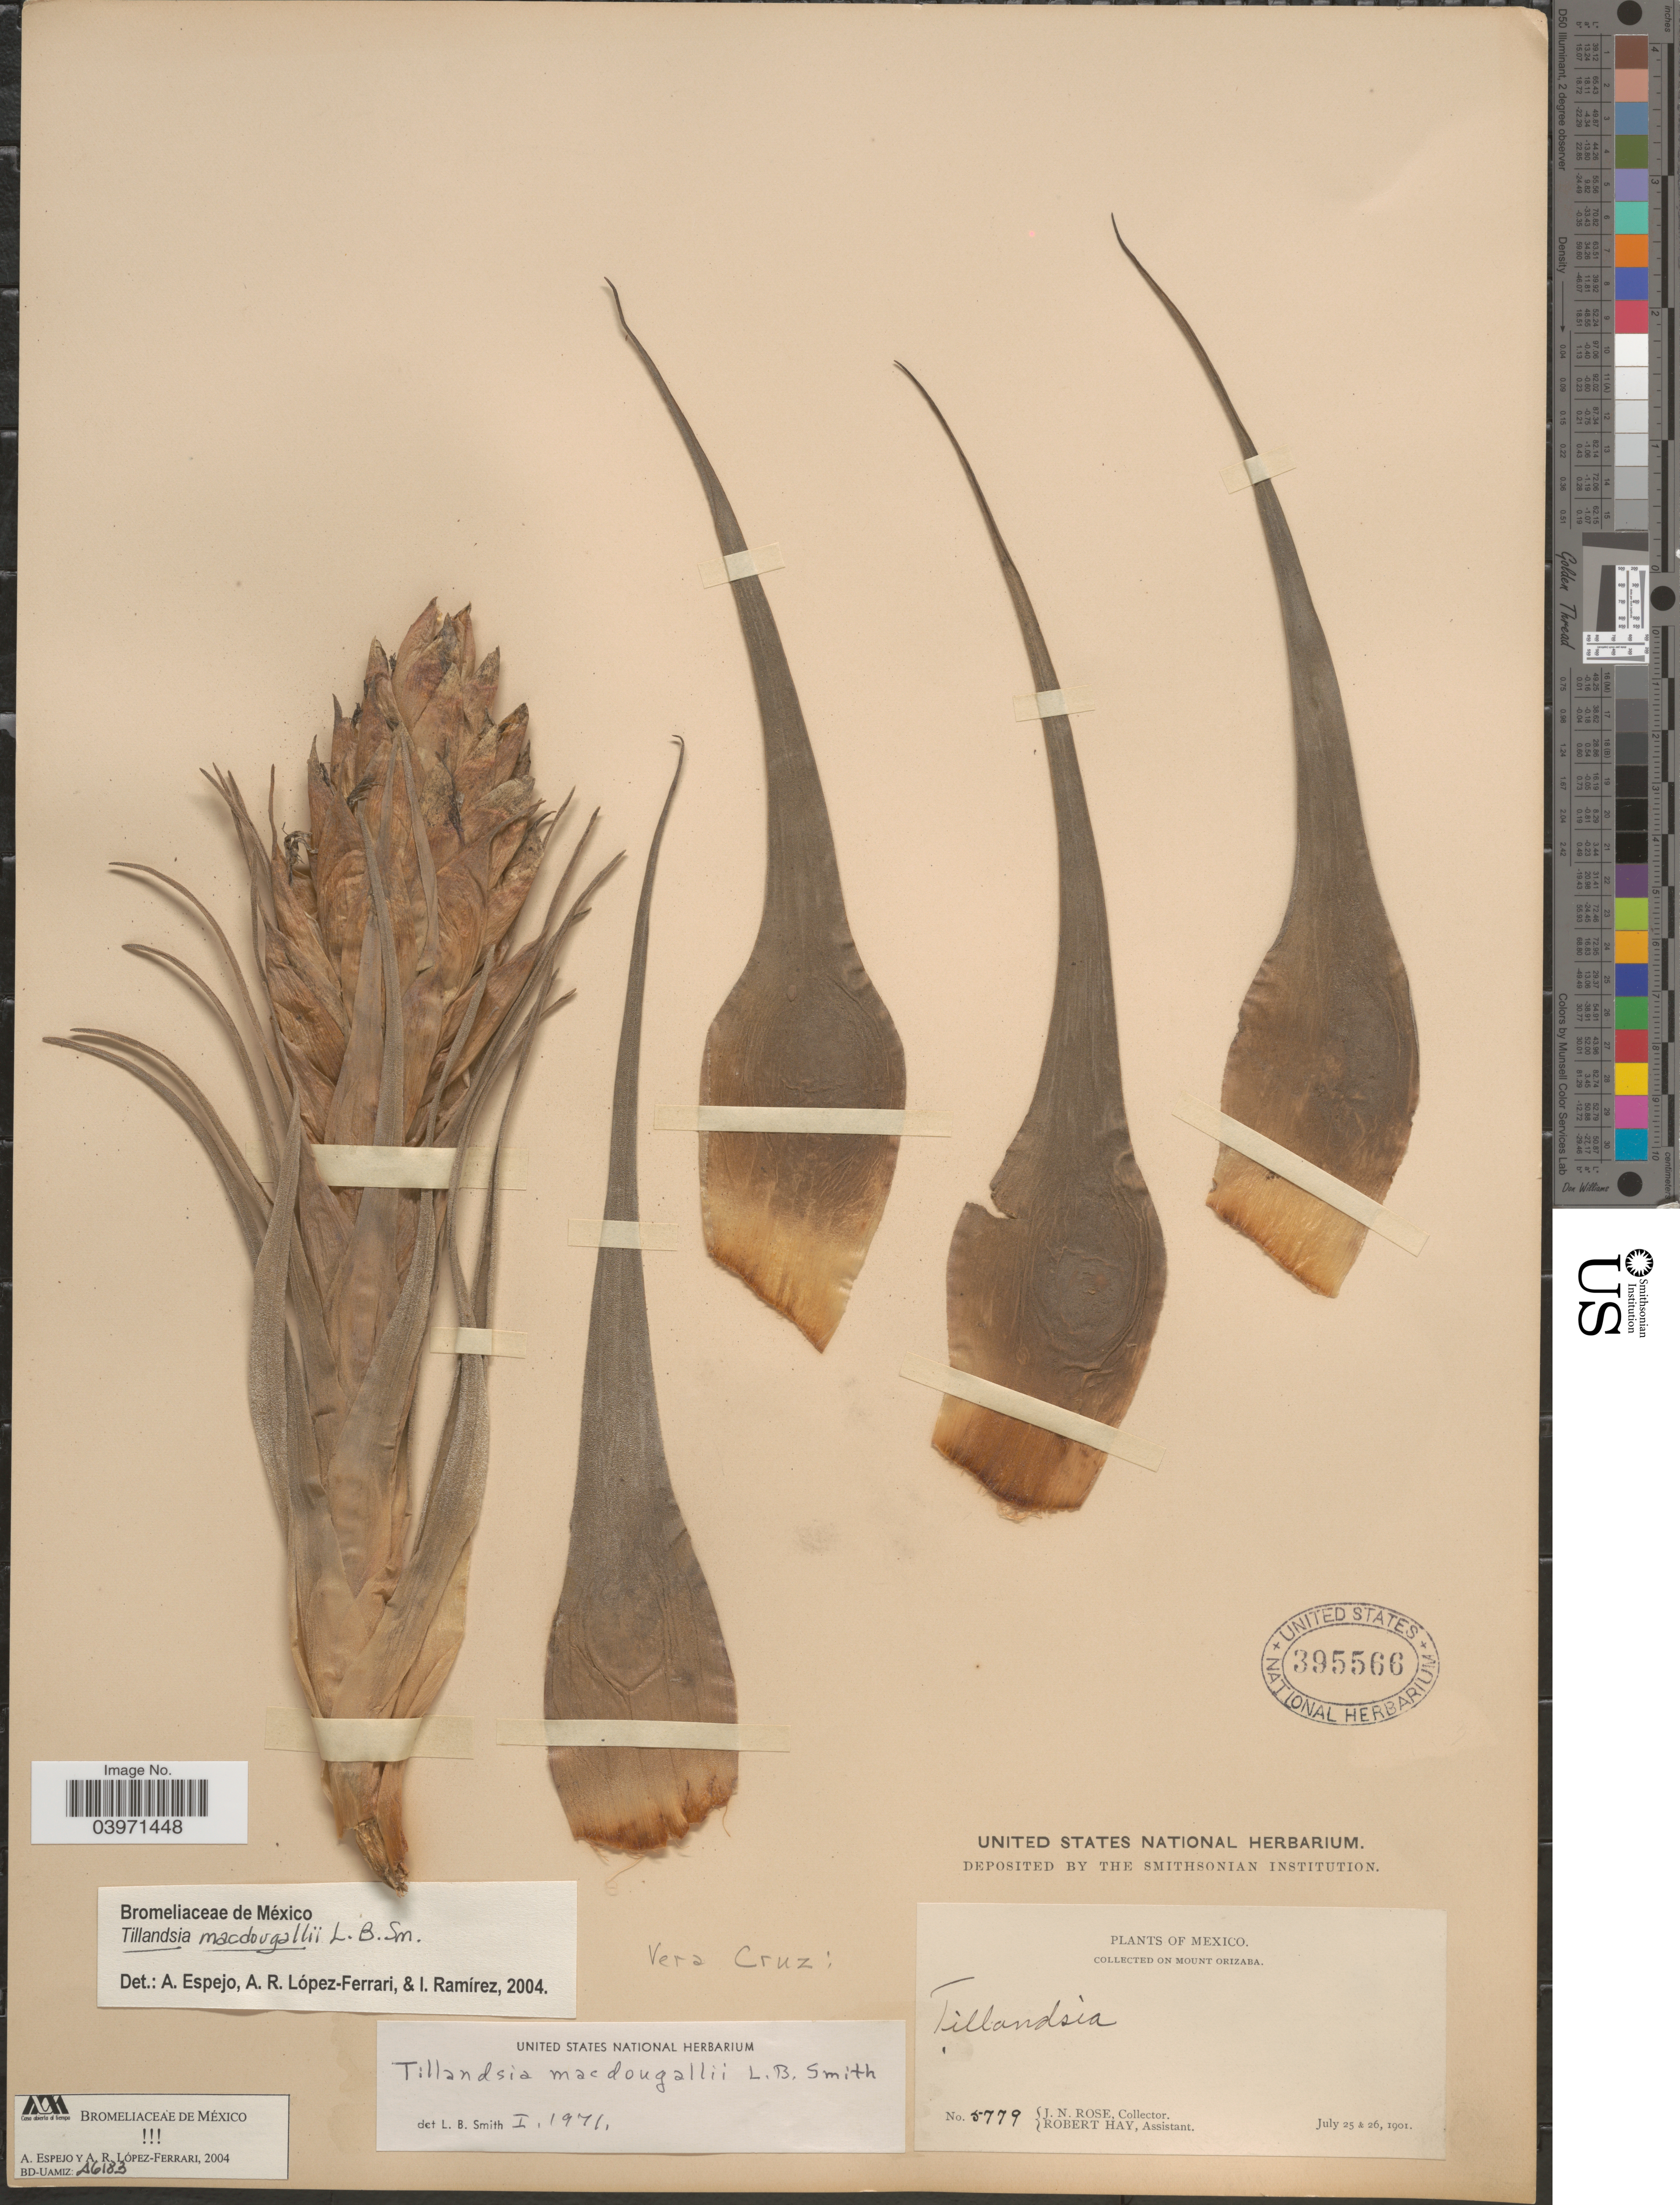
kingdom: Plantae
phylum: Tracheophyta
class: Liliopsida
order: Poales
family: Bromeliaceae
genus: Tillandsia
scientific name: Tillandsia macdougallii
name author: L.B. Sm.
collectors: J. N. Rose & R. Hay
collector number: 5779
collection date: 1901-07-25/1901-07-26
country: Mexico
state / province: Veracruz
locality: Vera Cruz. On Mount Orizaba.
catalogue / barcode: US 395566